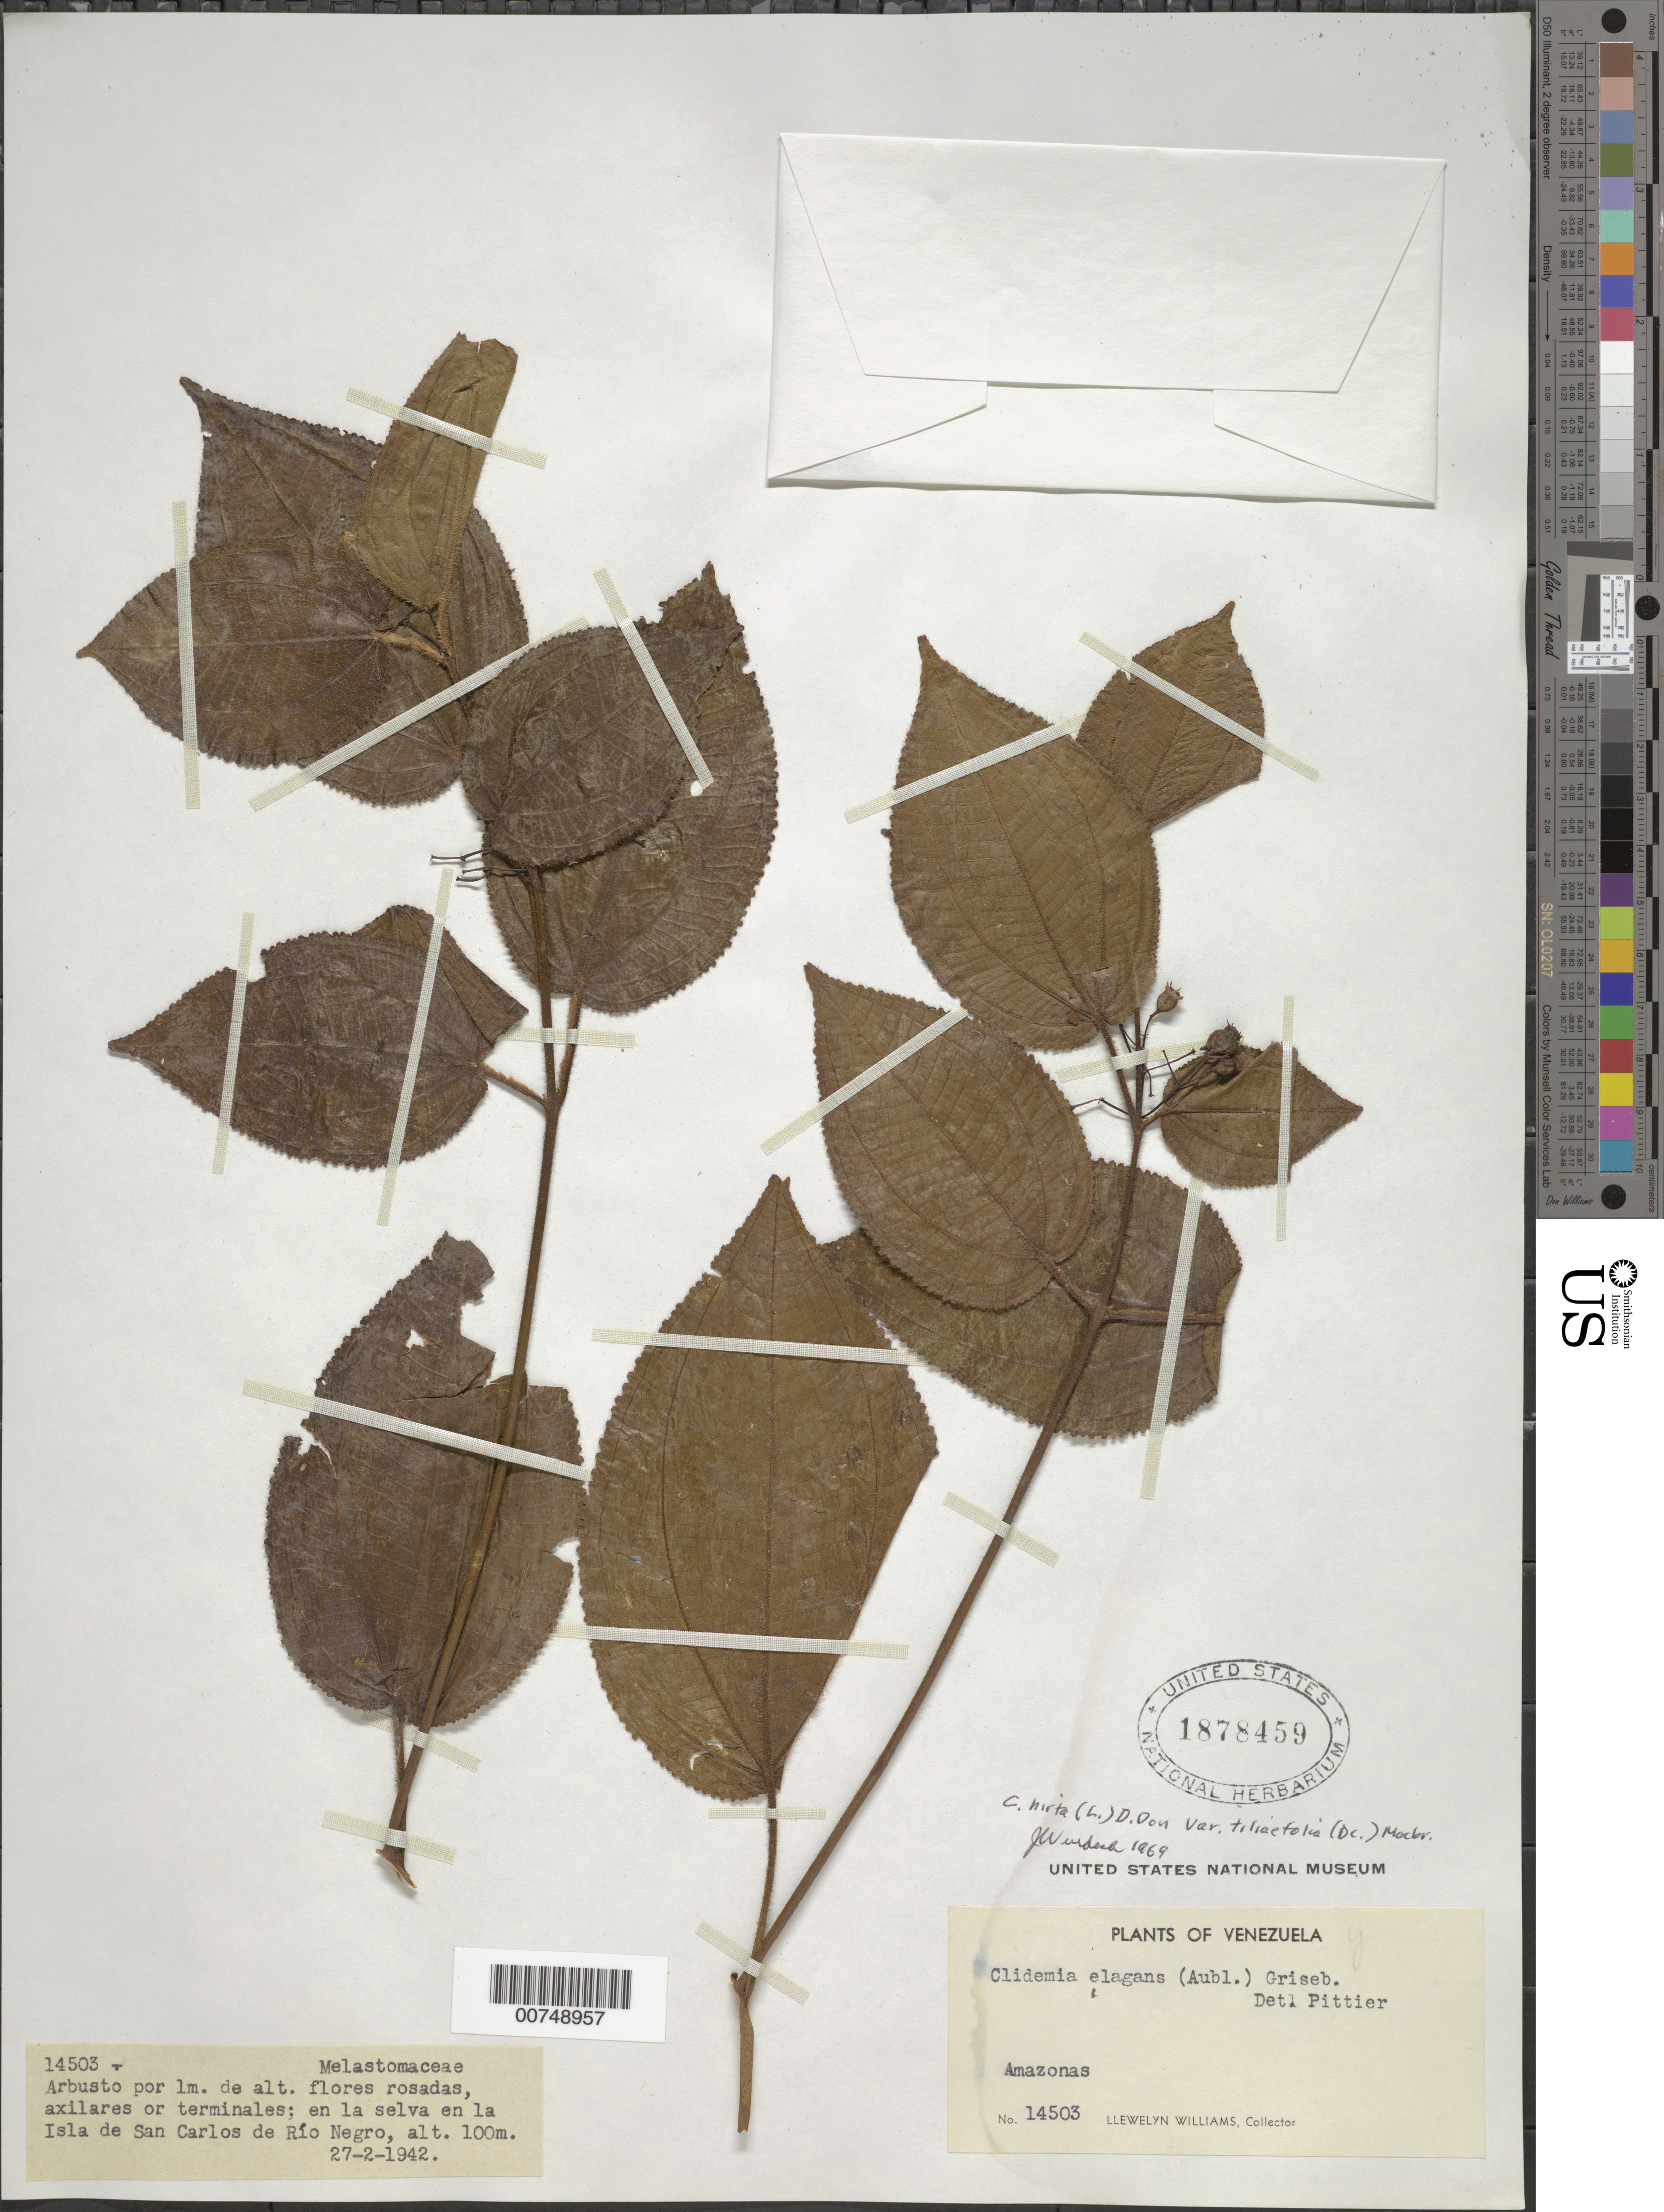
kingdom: Plantae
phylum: Tracheophyta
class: Magnoliopsida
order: Myrtales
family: Melastomataceae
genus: Clidemia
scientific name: Clidemia hirta var. tiliifolia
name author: (DC.) J.F. Macbr.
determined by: Wurdack, John J., (US), US (UNITED STATES)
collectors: Ll. Williams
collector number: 14503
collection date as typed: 27-Feb-42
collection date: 1942-02-27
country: Venezuela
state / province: Amazonas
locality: San Carlos de Río Negro, isla frente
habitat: Selva en la Isla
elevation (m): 100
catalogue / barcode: US 1878459